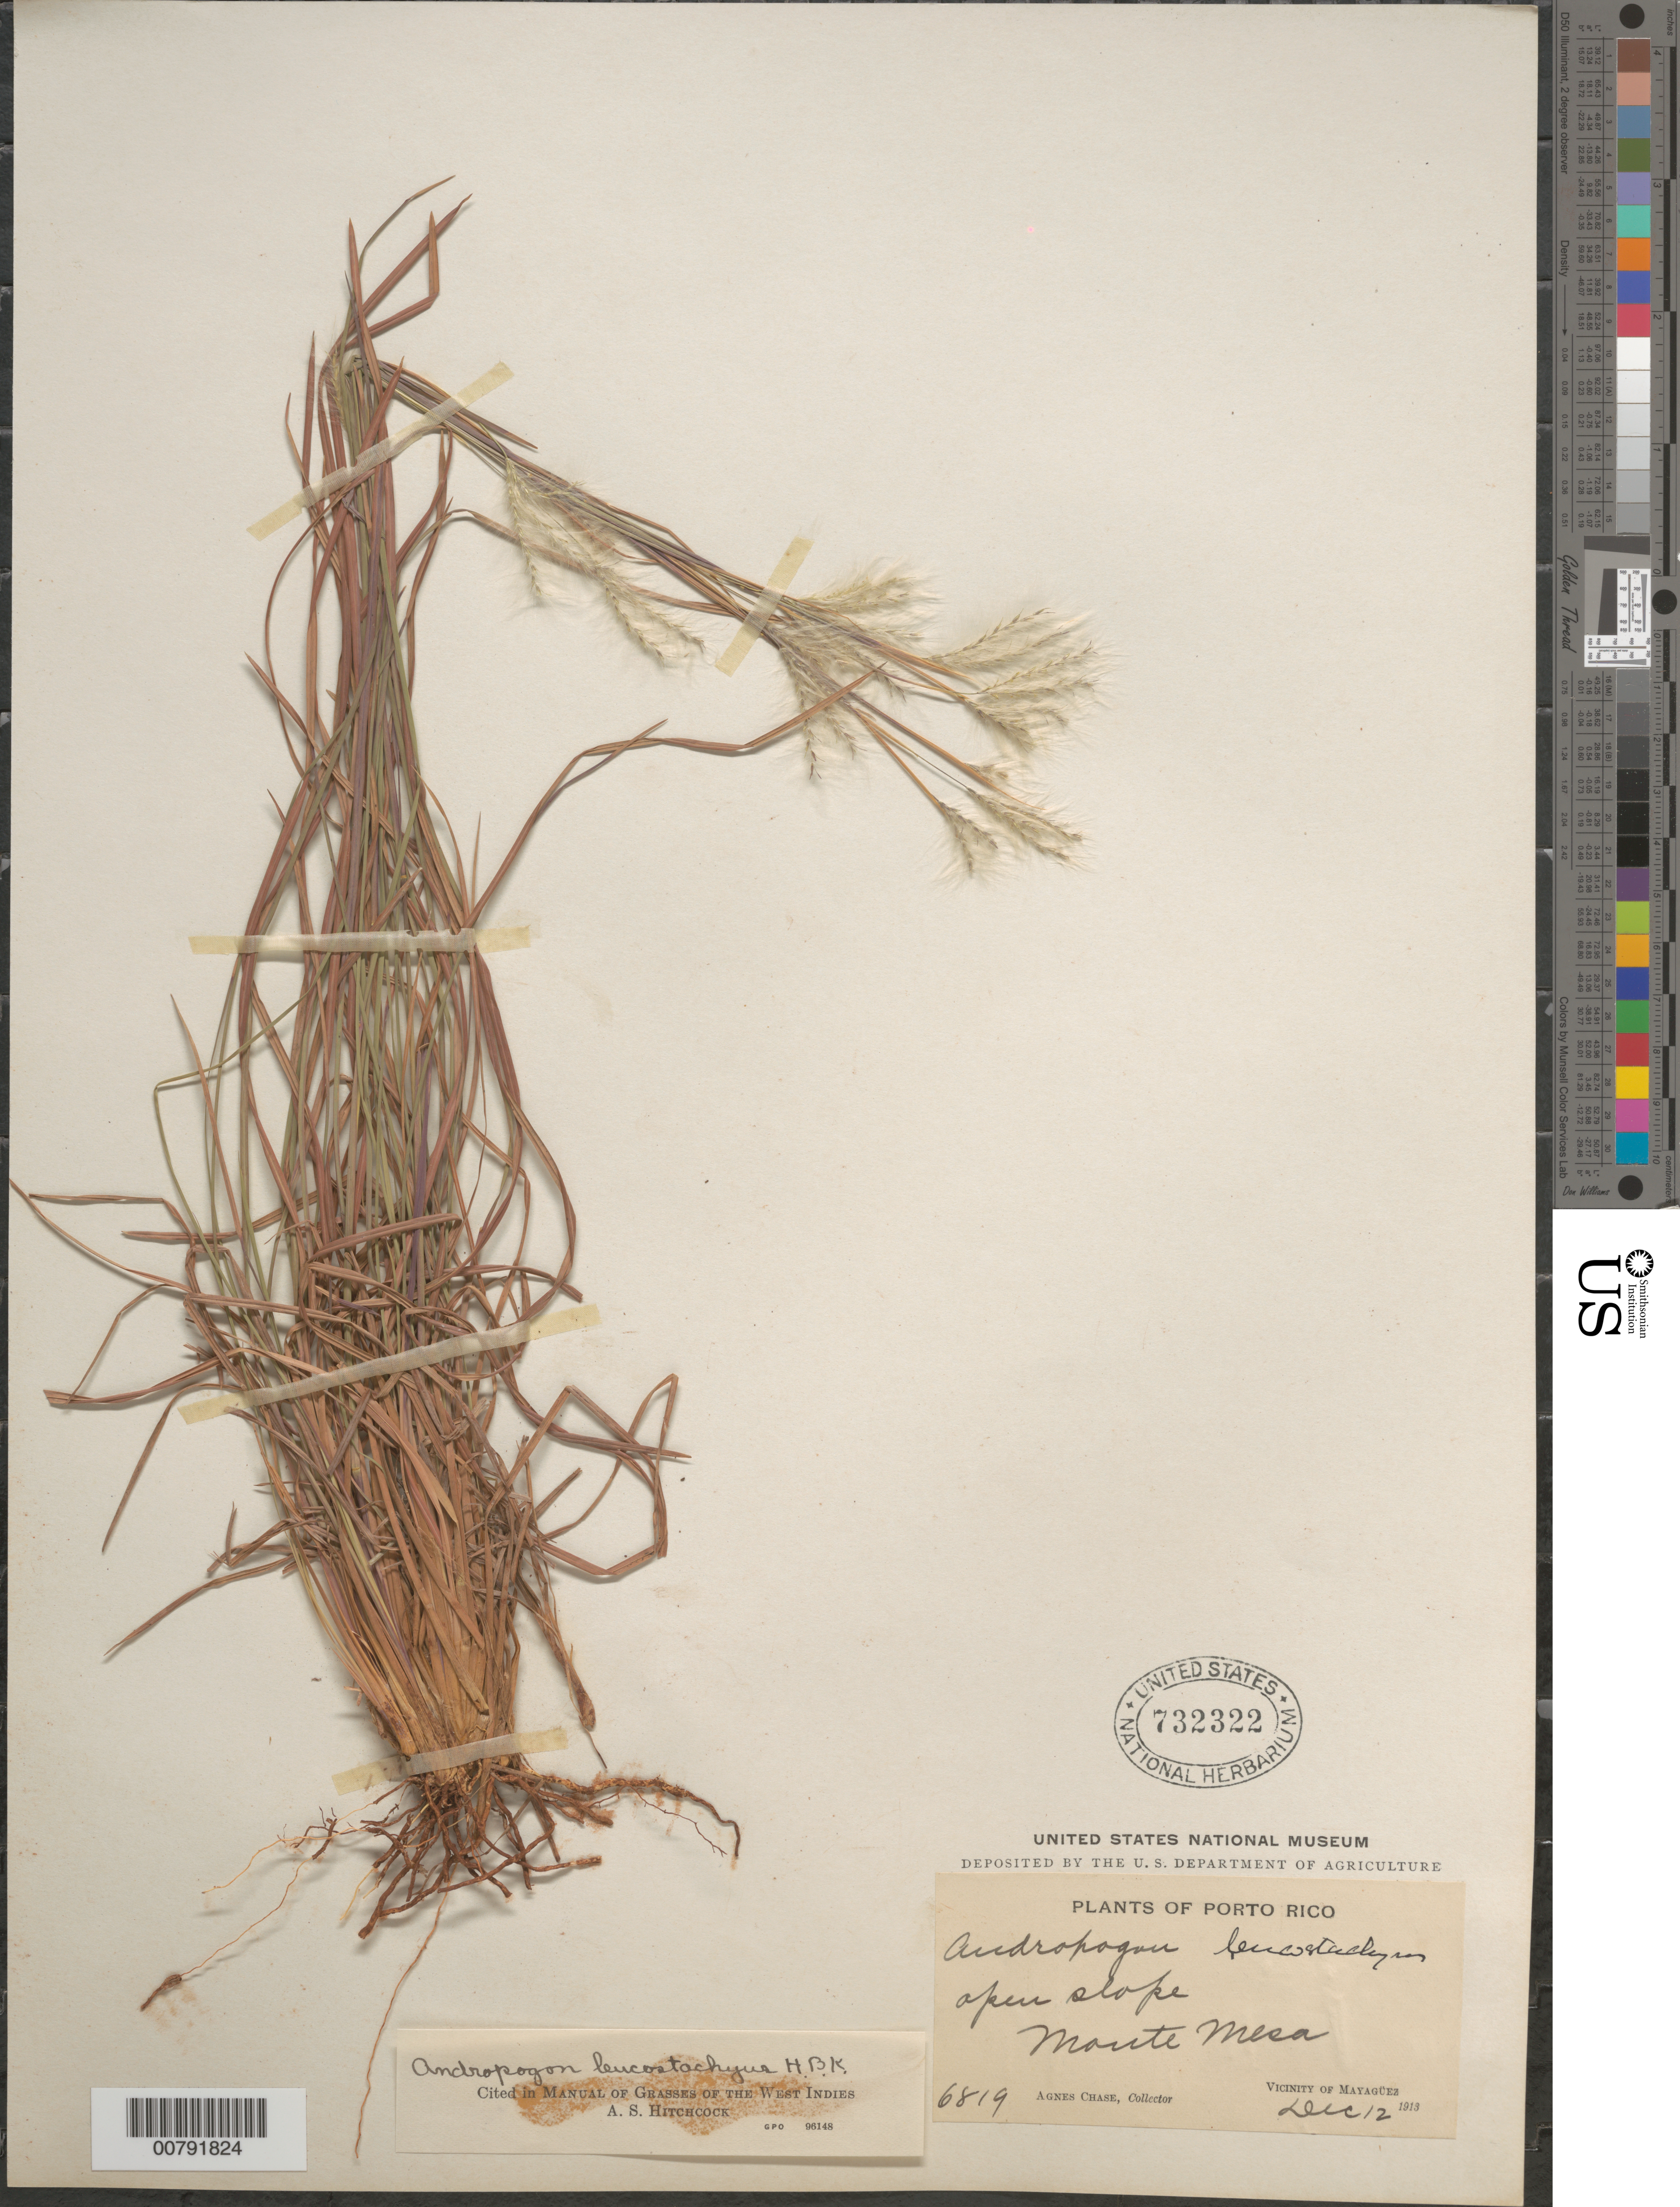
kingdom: Plantae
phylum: Tracheophyta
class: Liliopsida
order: Poales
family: Poaceae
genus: Andropogon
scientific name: Andropogon leucostachyus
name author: Kunth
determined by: Hitchcock, Albert S.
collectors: A. Chase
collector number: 6819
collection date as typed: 12 Dec 1913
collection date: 1913-12-12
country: Puerto Rico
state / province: Mayagüez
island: Puerto Rico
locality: Mayaguez vicinity, Monte Mesa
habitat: Open slope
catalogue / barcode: US 732322